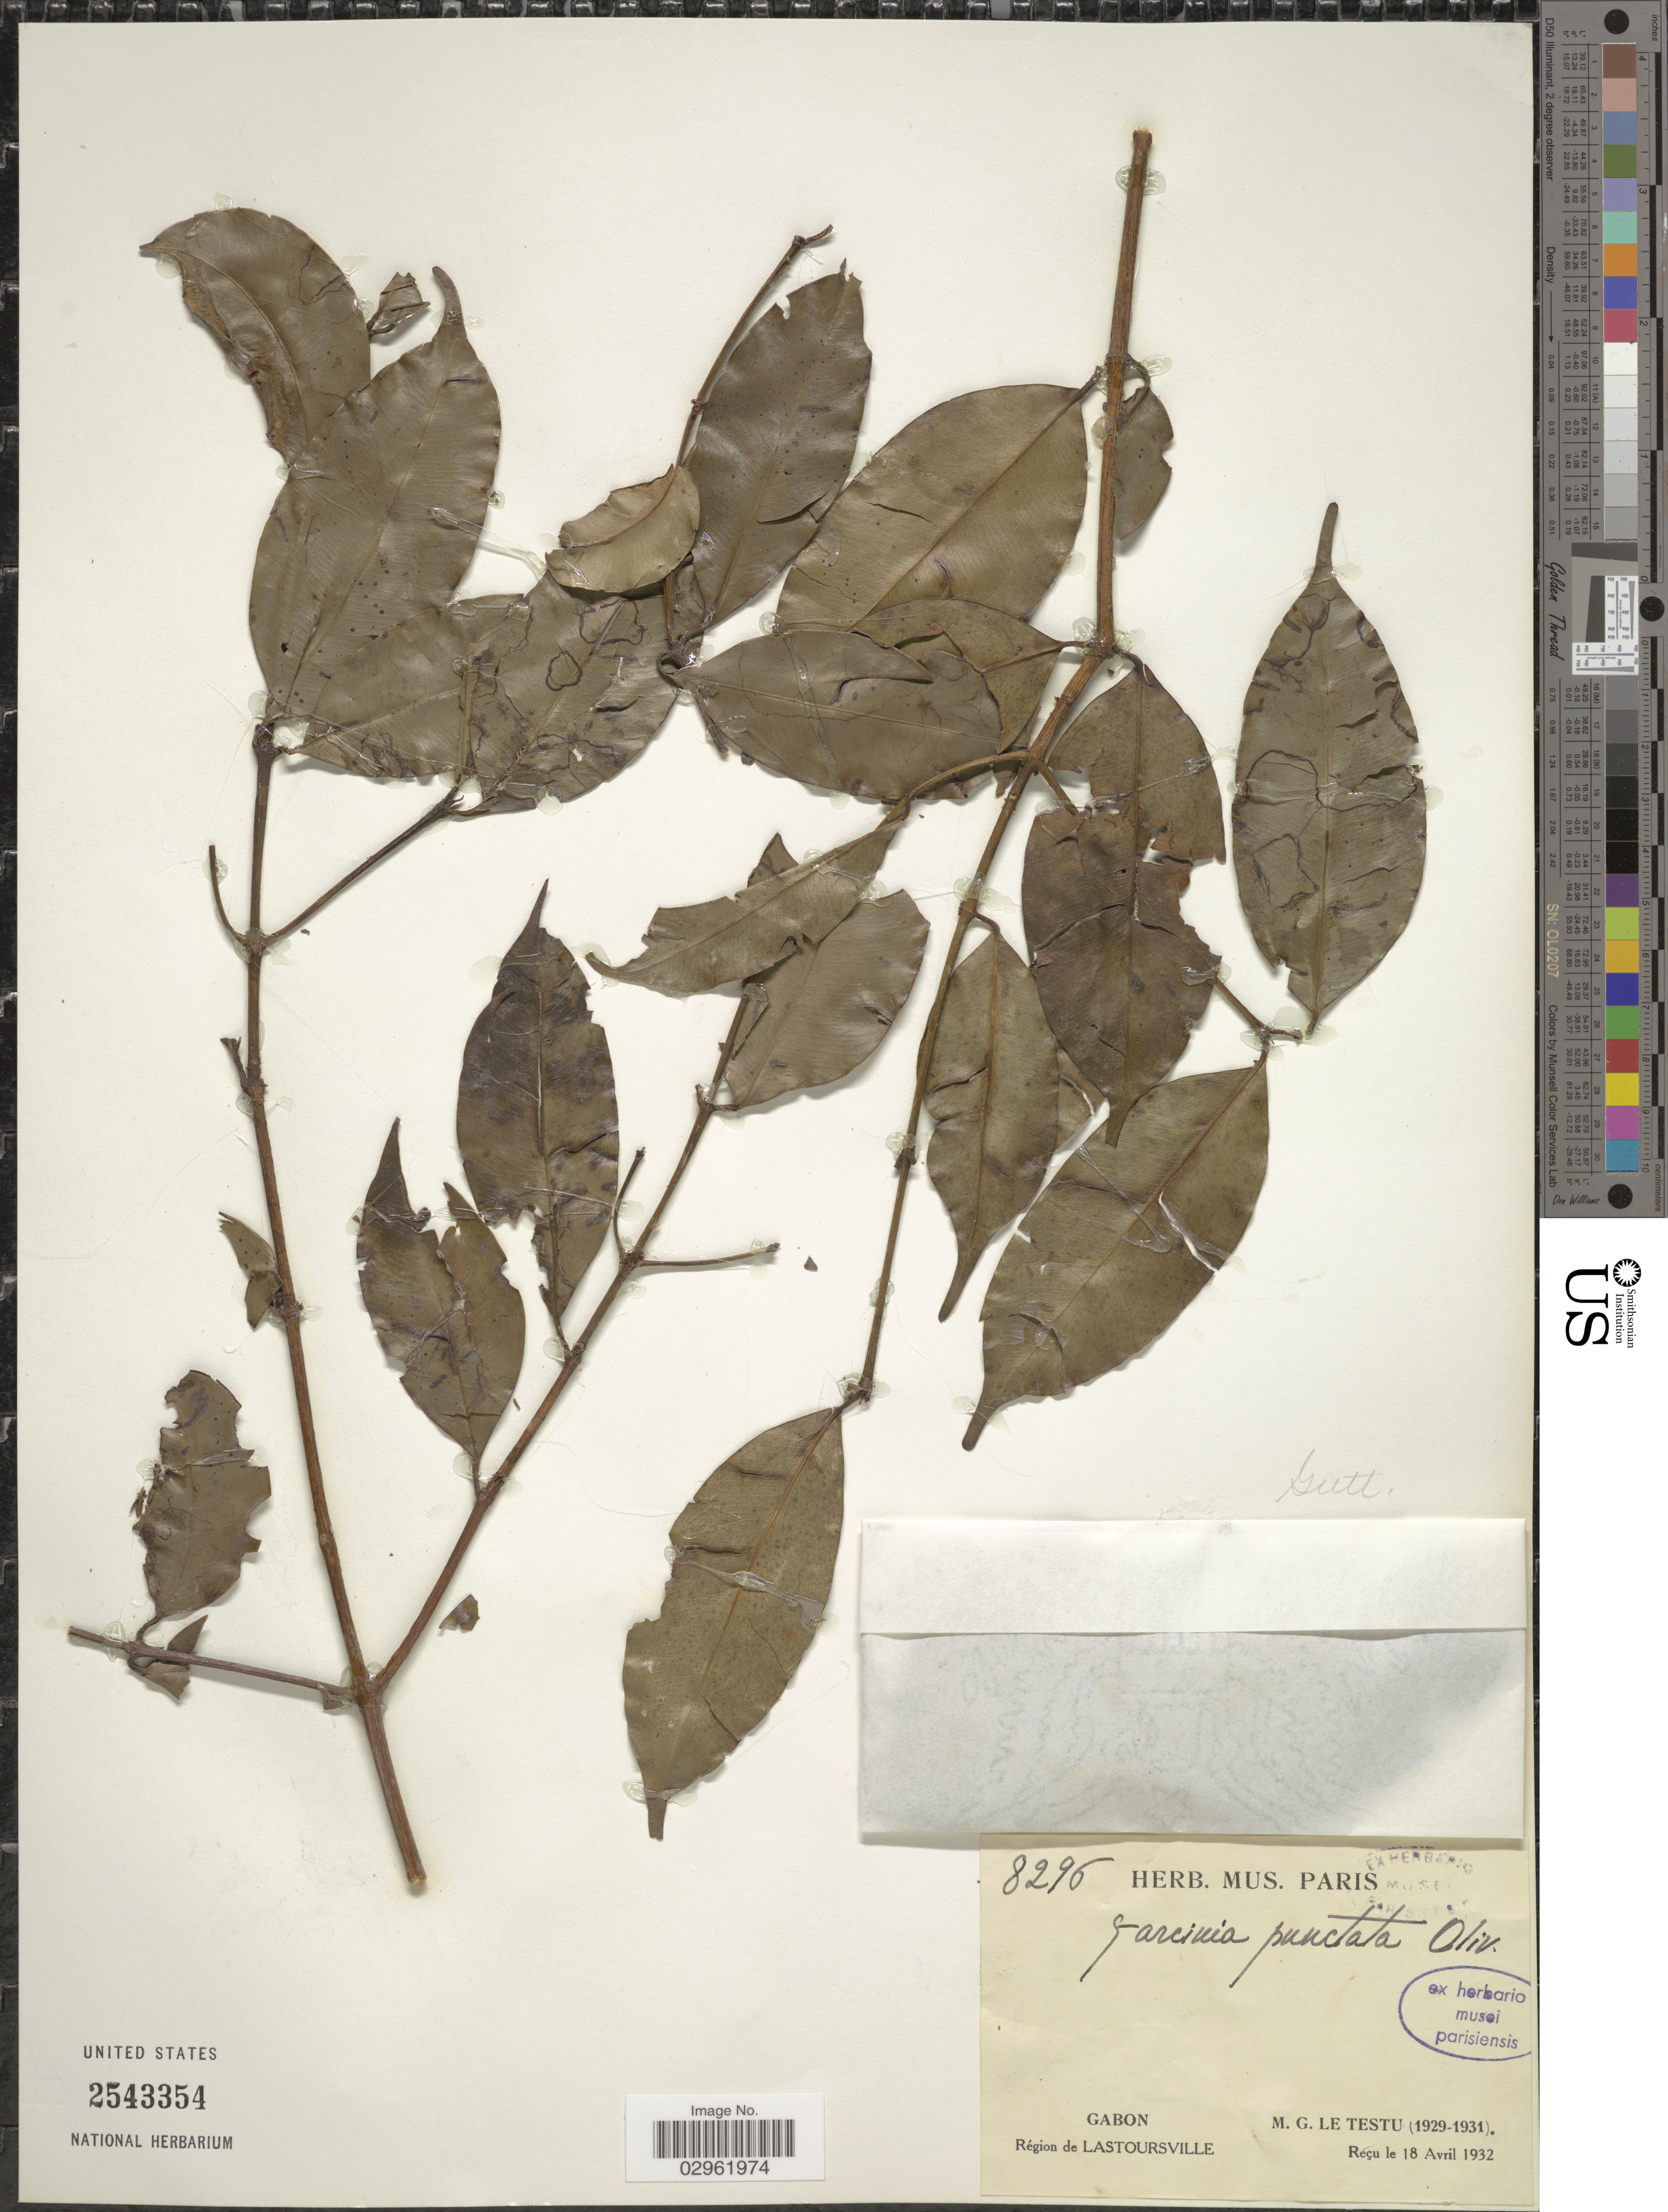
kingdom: Plantae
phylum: Tracheophyta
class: Magnoliopsida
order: Malpighiales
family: Clusiaceae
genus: Garcinia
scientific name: Garcinia punctata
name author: Oliv.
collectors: G. Le Testu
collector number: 8296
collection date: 1929/1931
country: Gabon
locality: Région de Lastoursville.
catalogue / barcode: US 2543354